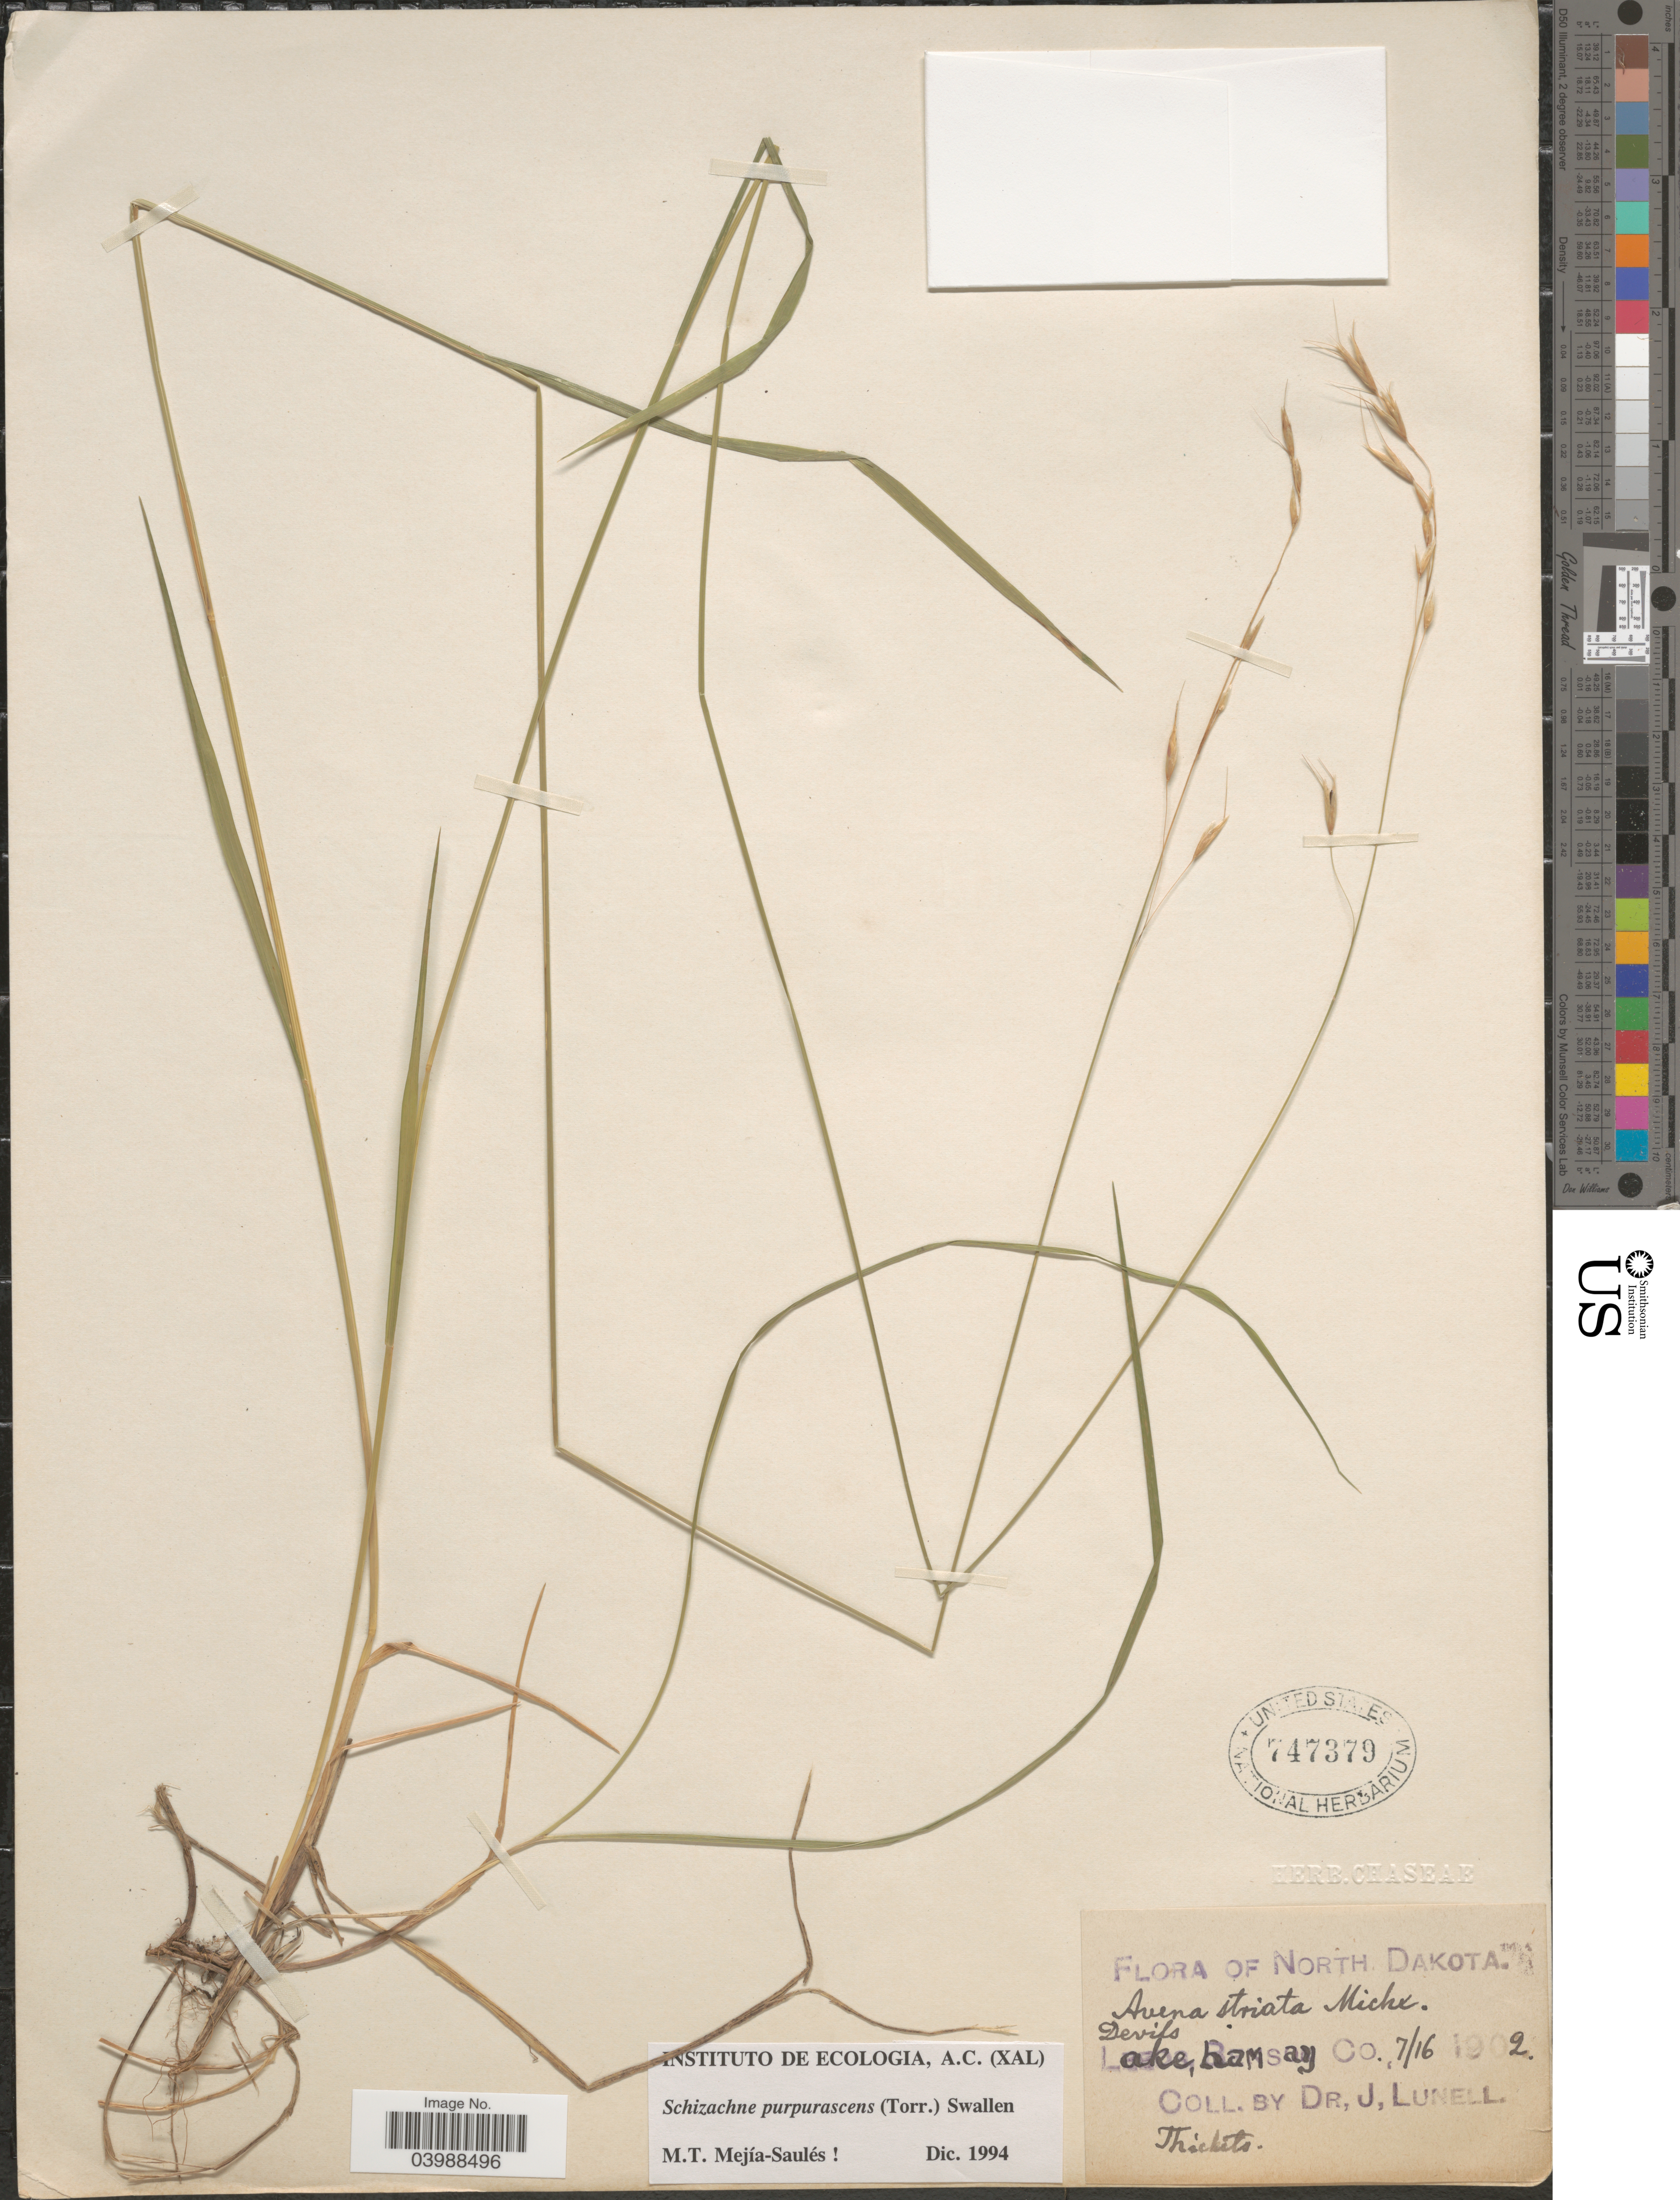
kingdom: Plantae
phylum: Tracheophyta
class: Liliopsida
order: Poales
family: Poaceae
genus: Schizachne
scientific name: Schizachne purpurascens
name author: (Torr.) Swallen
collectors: J. Lunell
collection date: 1902-07-16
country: United States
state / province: North Dakota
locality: Devils Lake, Ramsay Co.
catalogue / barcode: US 747379